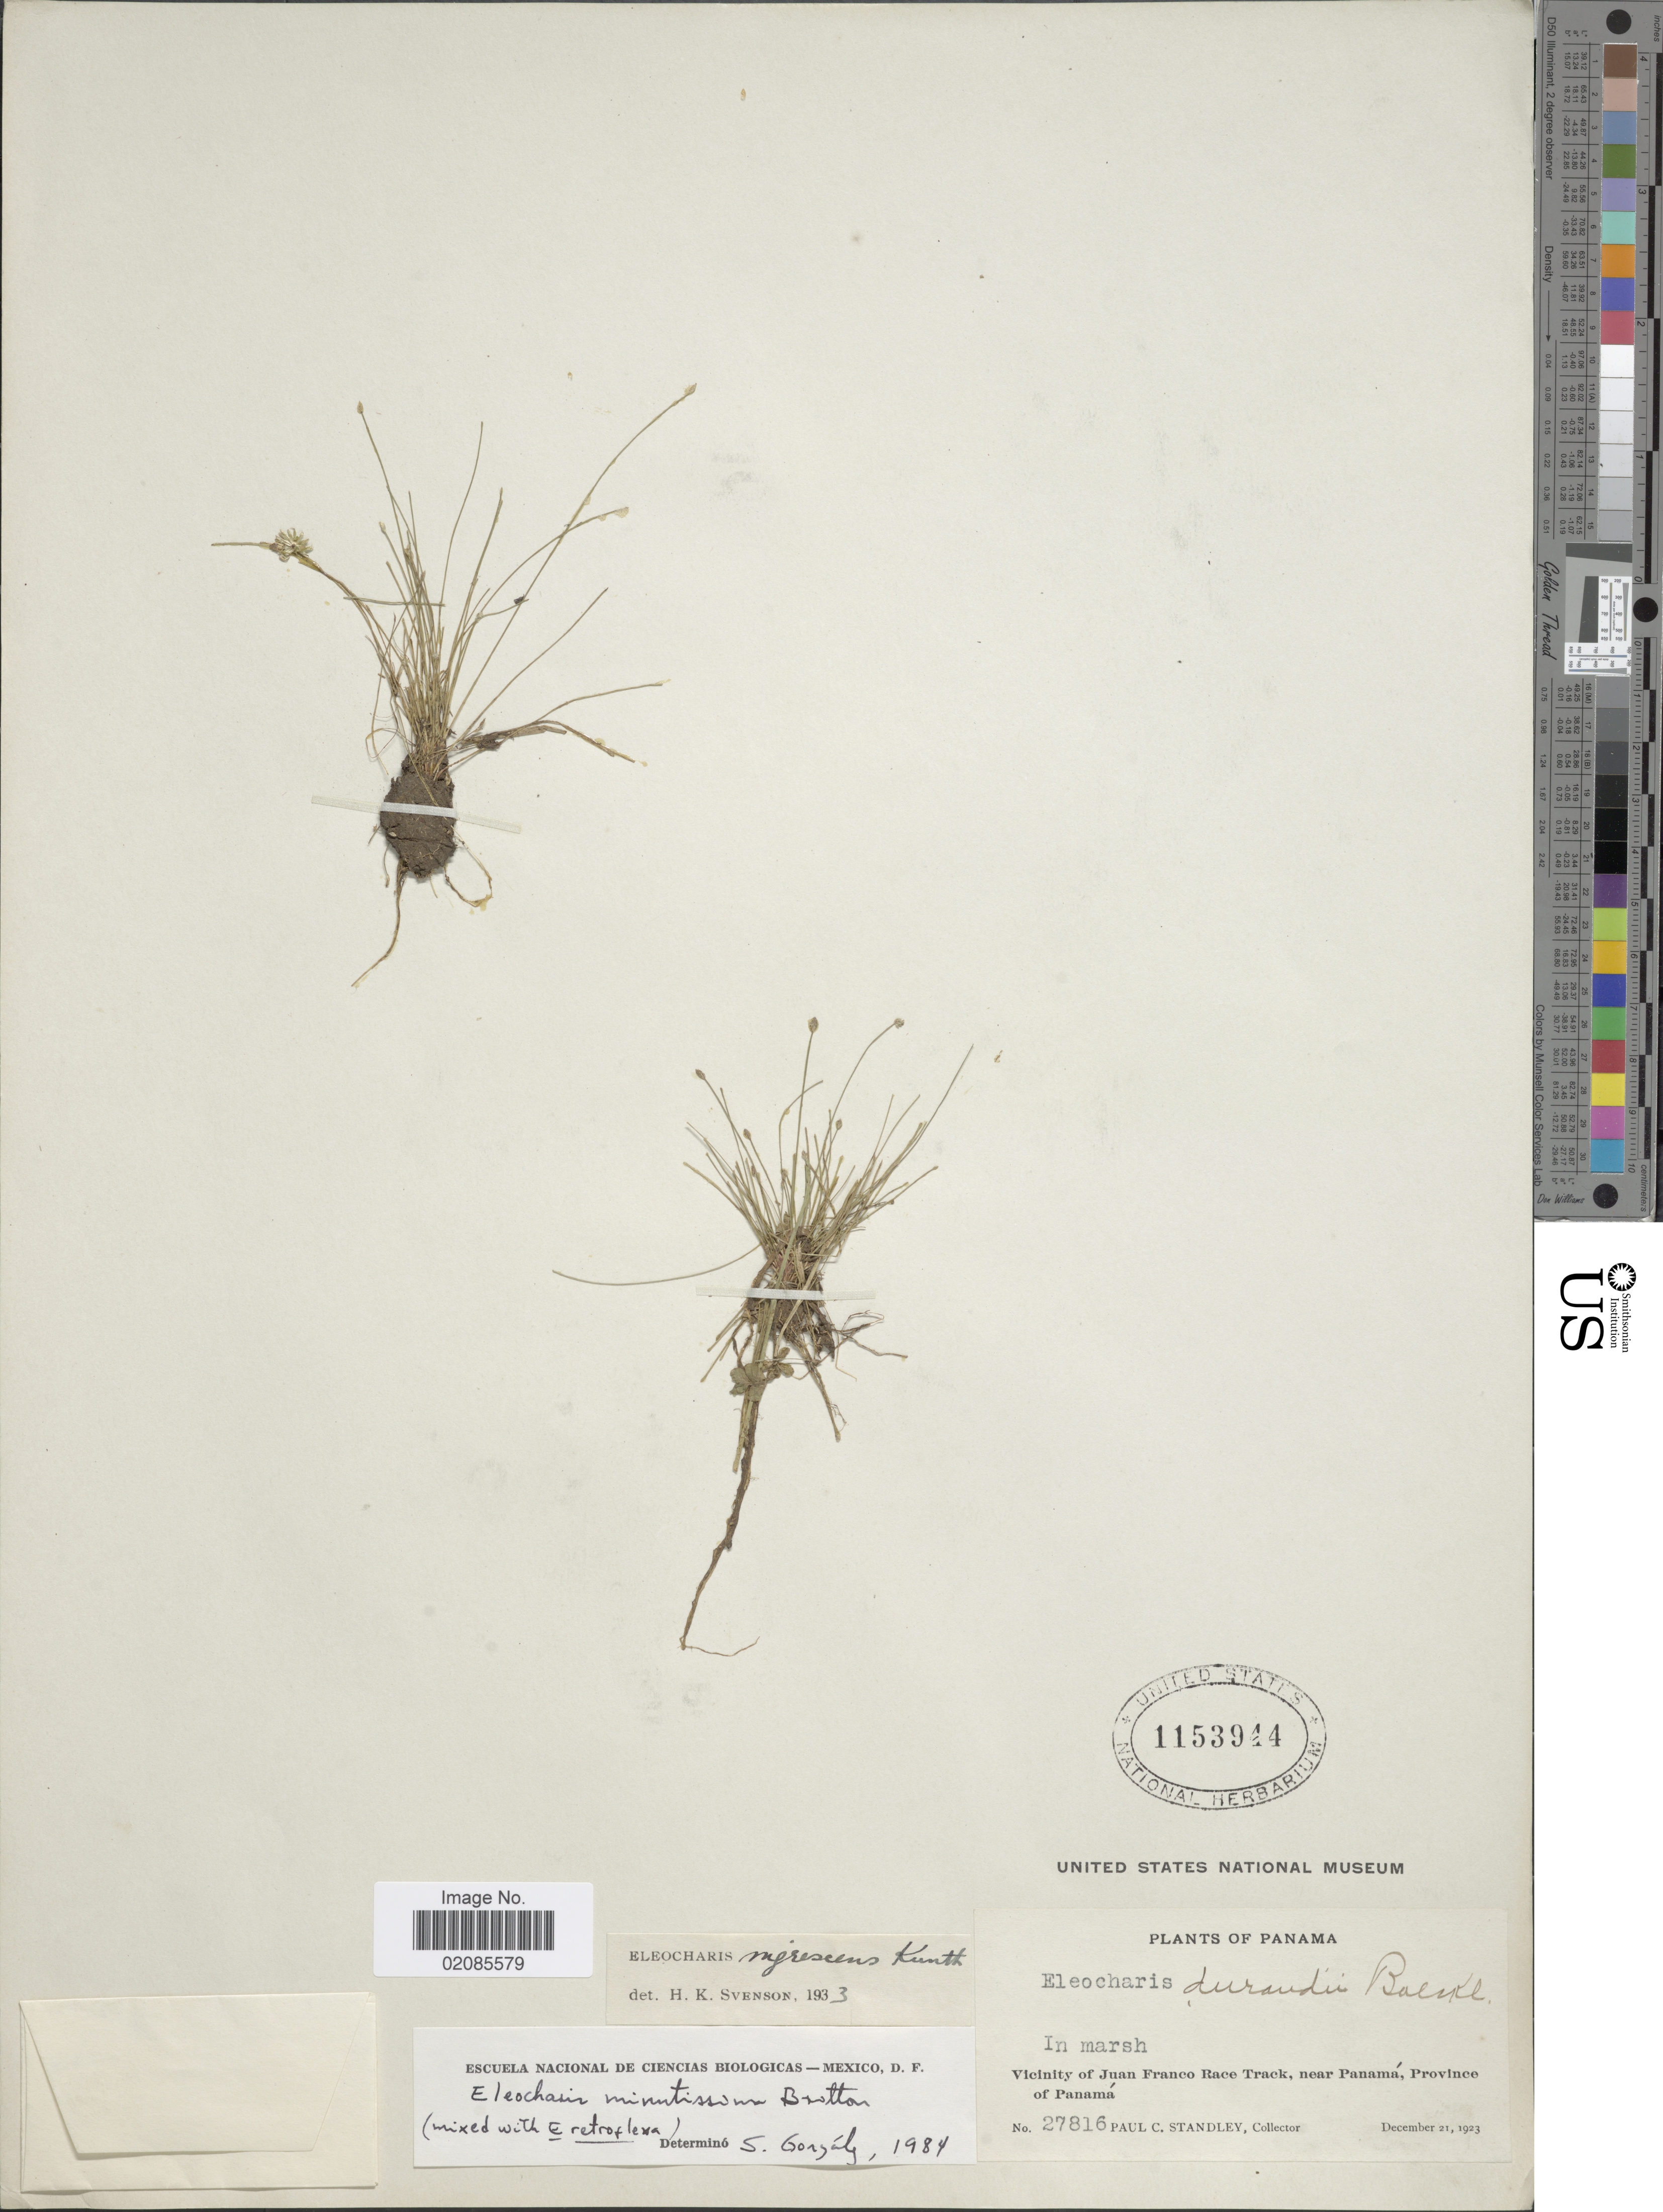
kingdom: Plantae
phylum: Tracheophyta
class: Liliopsida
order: Poales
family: Cyperaceae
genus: Eleocharis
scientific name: Eleocharis minutissima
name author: Britton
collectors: P. C. Standley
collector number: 27816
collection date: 1923-12-21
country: Panama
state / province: Panamá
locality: Vicinity of Juan Franco Race Track, near Panama.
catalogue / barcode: US 1153944